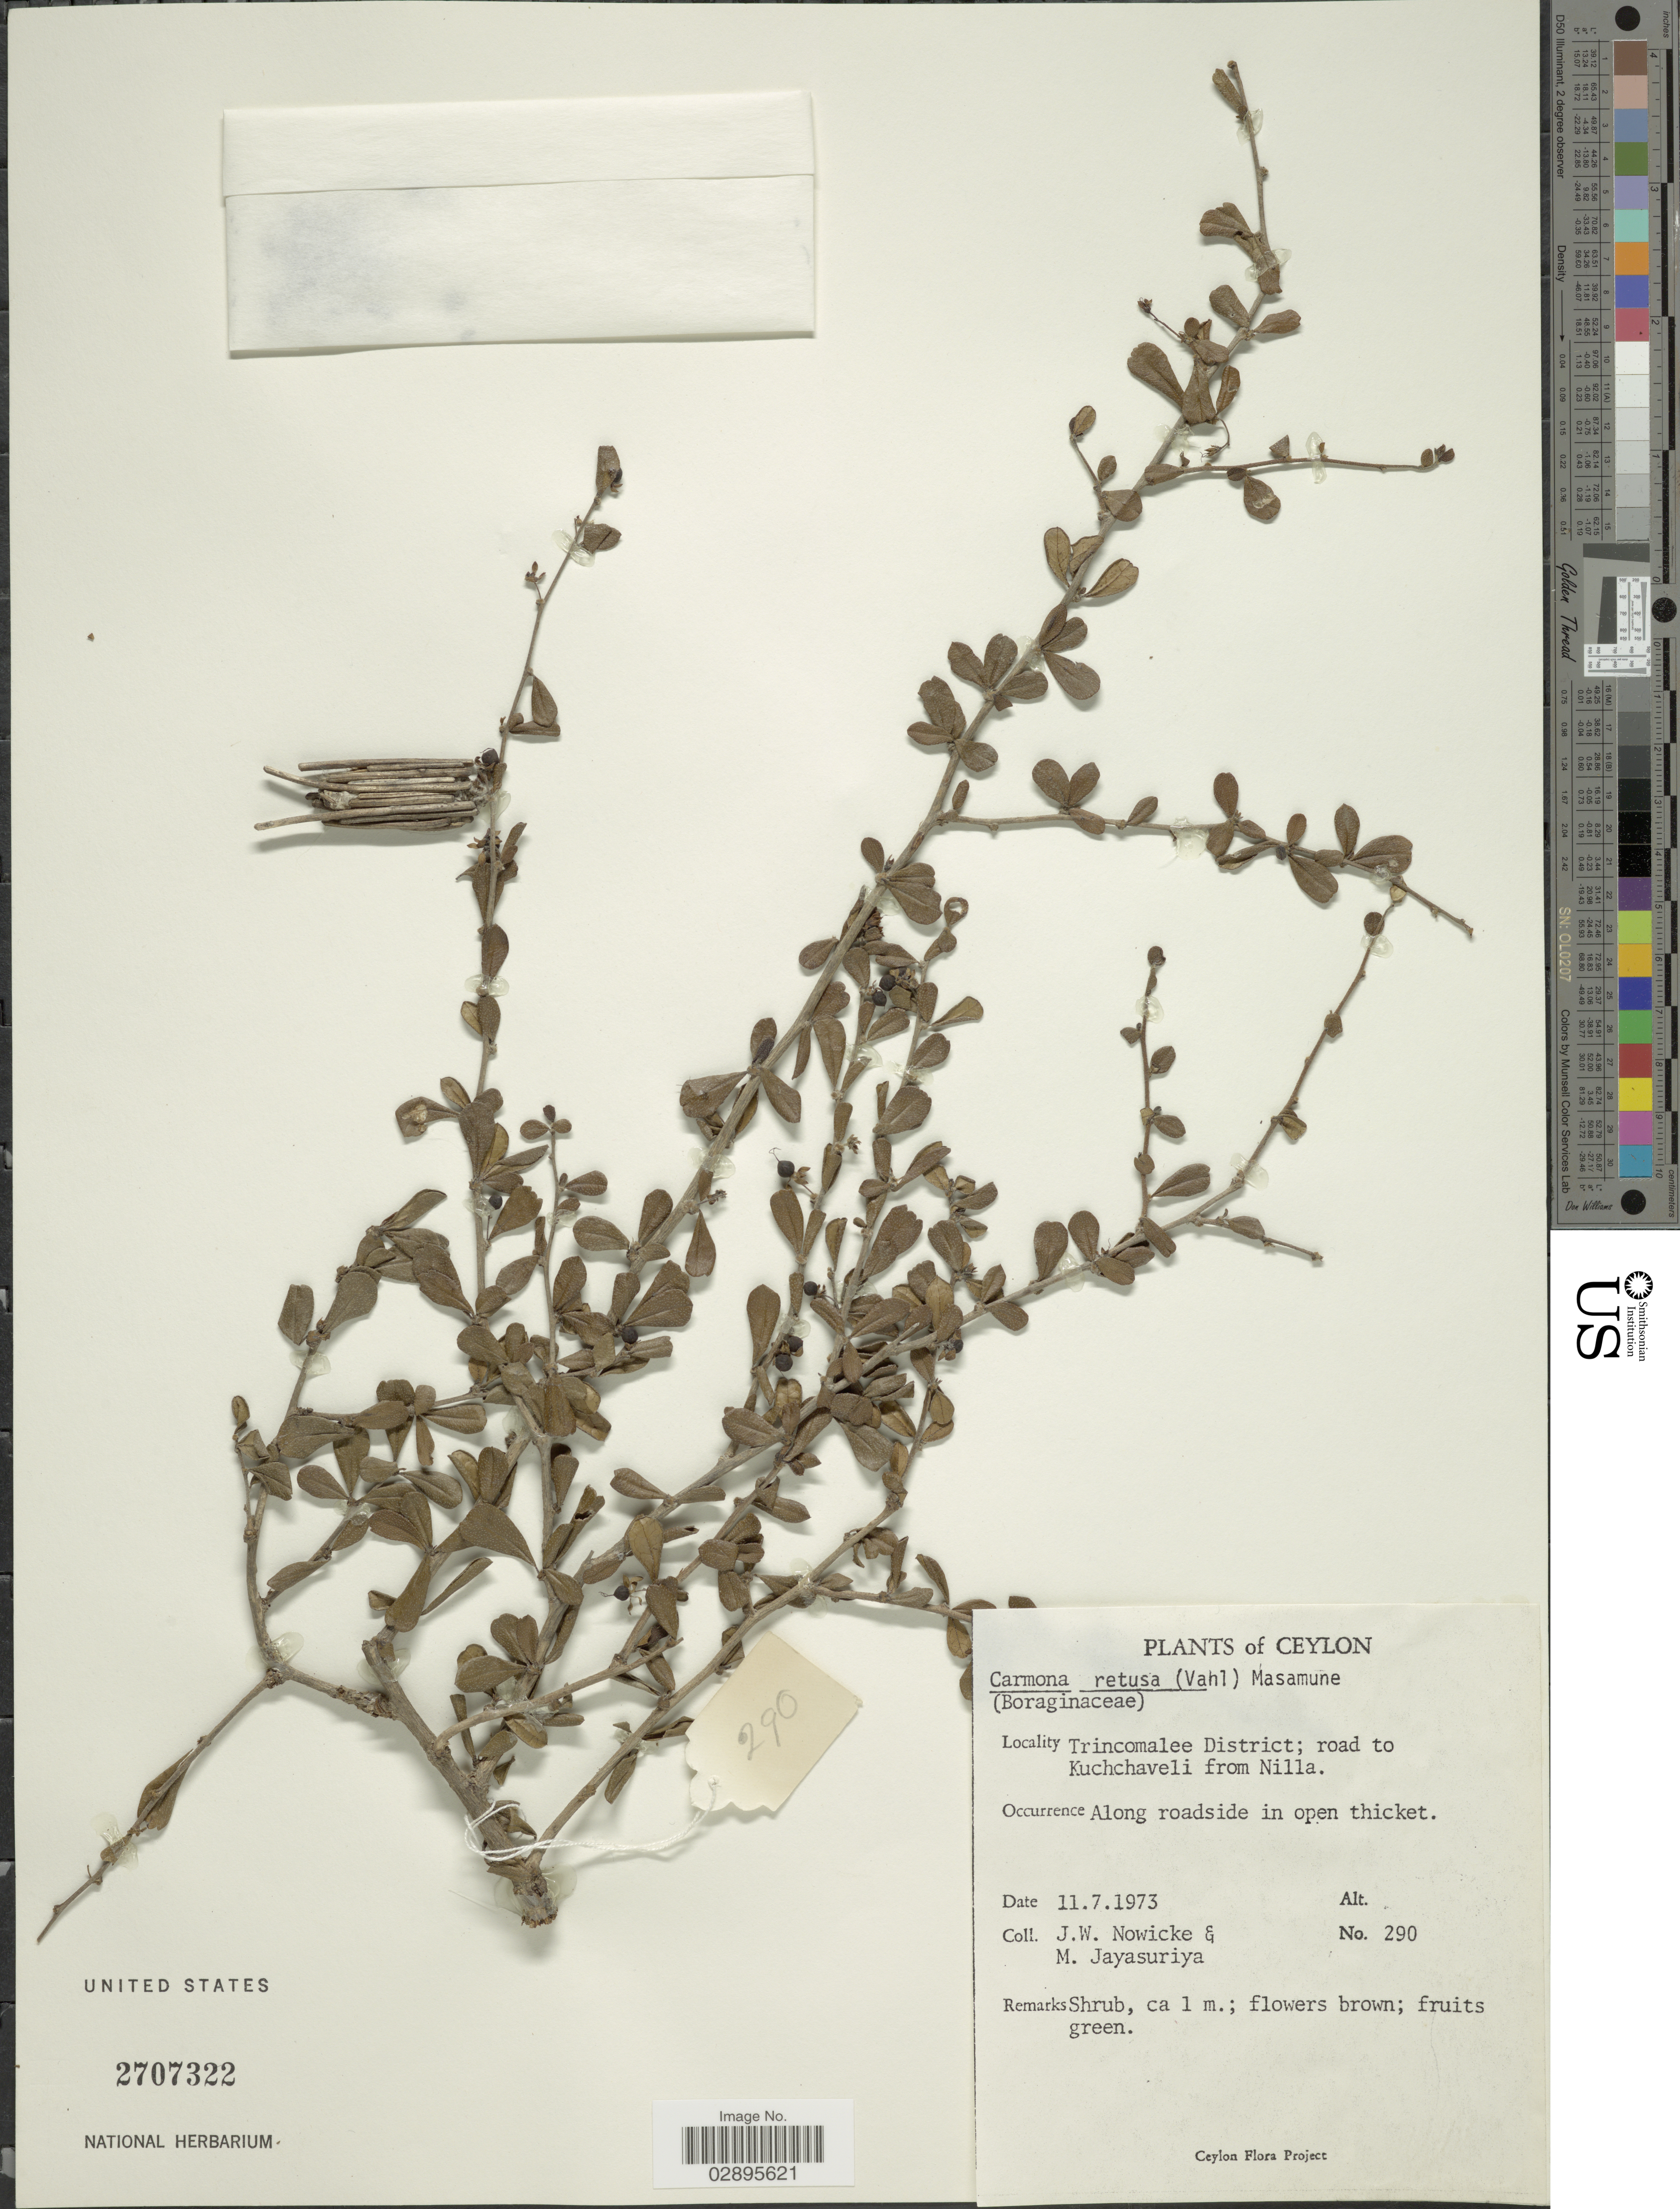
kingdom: Plantae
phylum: Tracheophyta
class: Magnoliopsida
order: Boraginales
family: Ehretiaceae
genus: Ehretia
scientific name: Ehretia microphylla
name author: Lam.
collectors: J. W. Nowicke & M. Jayasuriya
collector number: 290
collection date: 1973-07-11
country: Sri Lanka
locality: Ceylon. Trincomalee District; road to Kuchchaveli from Nilla.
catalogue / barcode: US 2707322